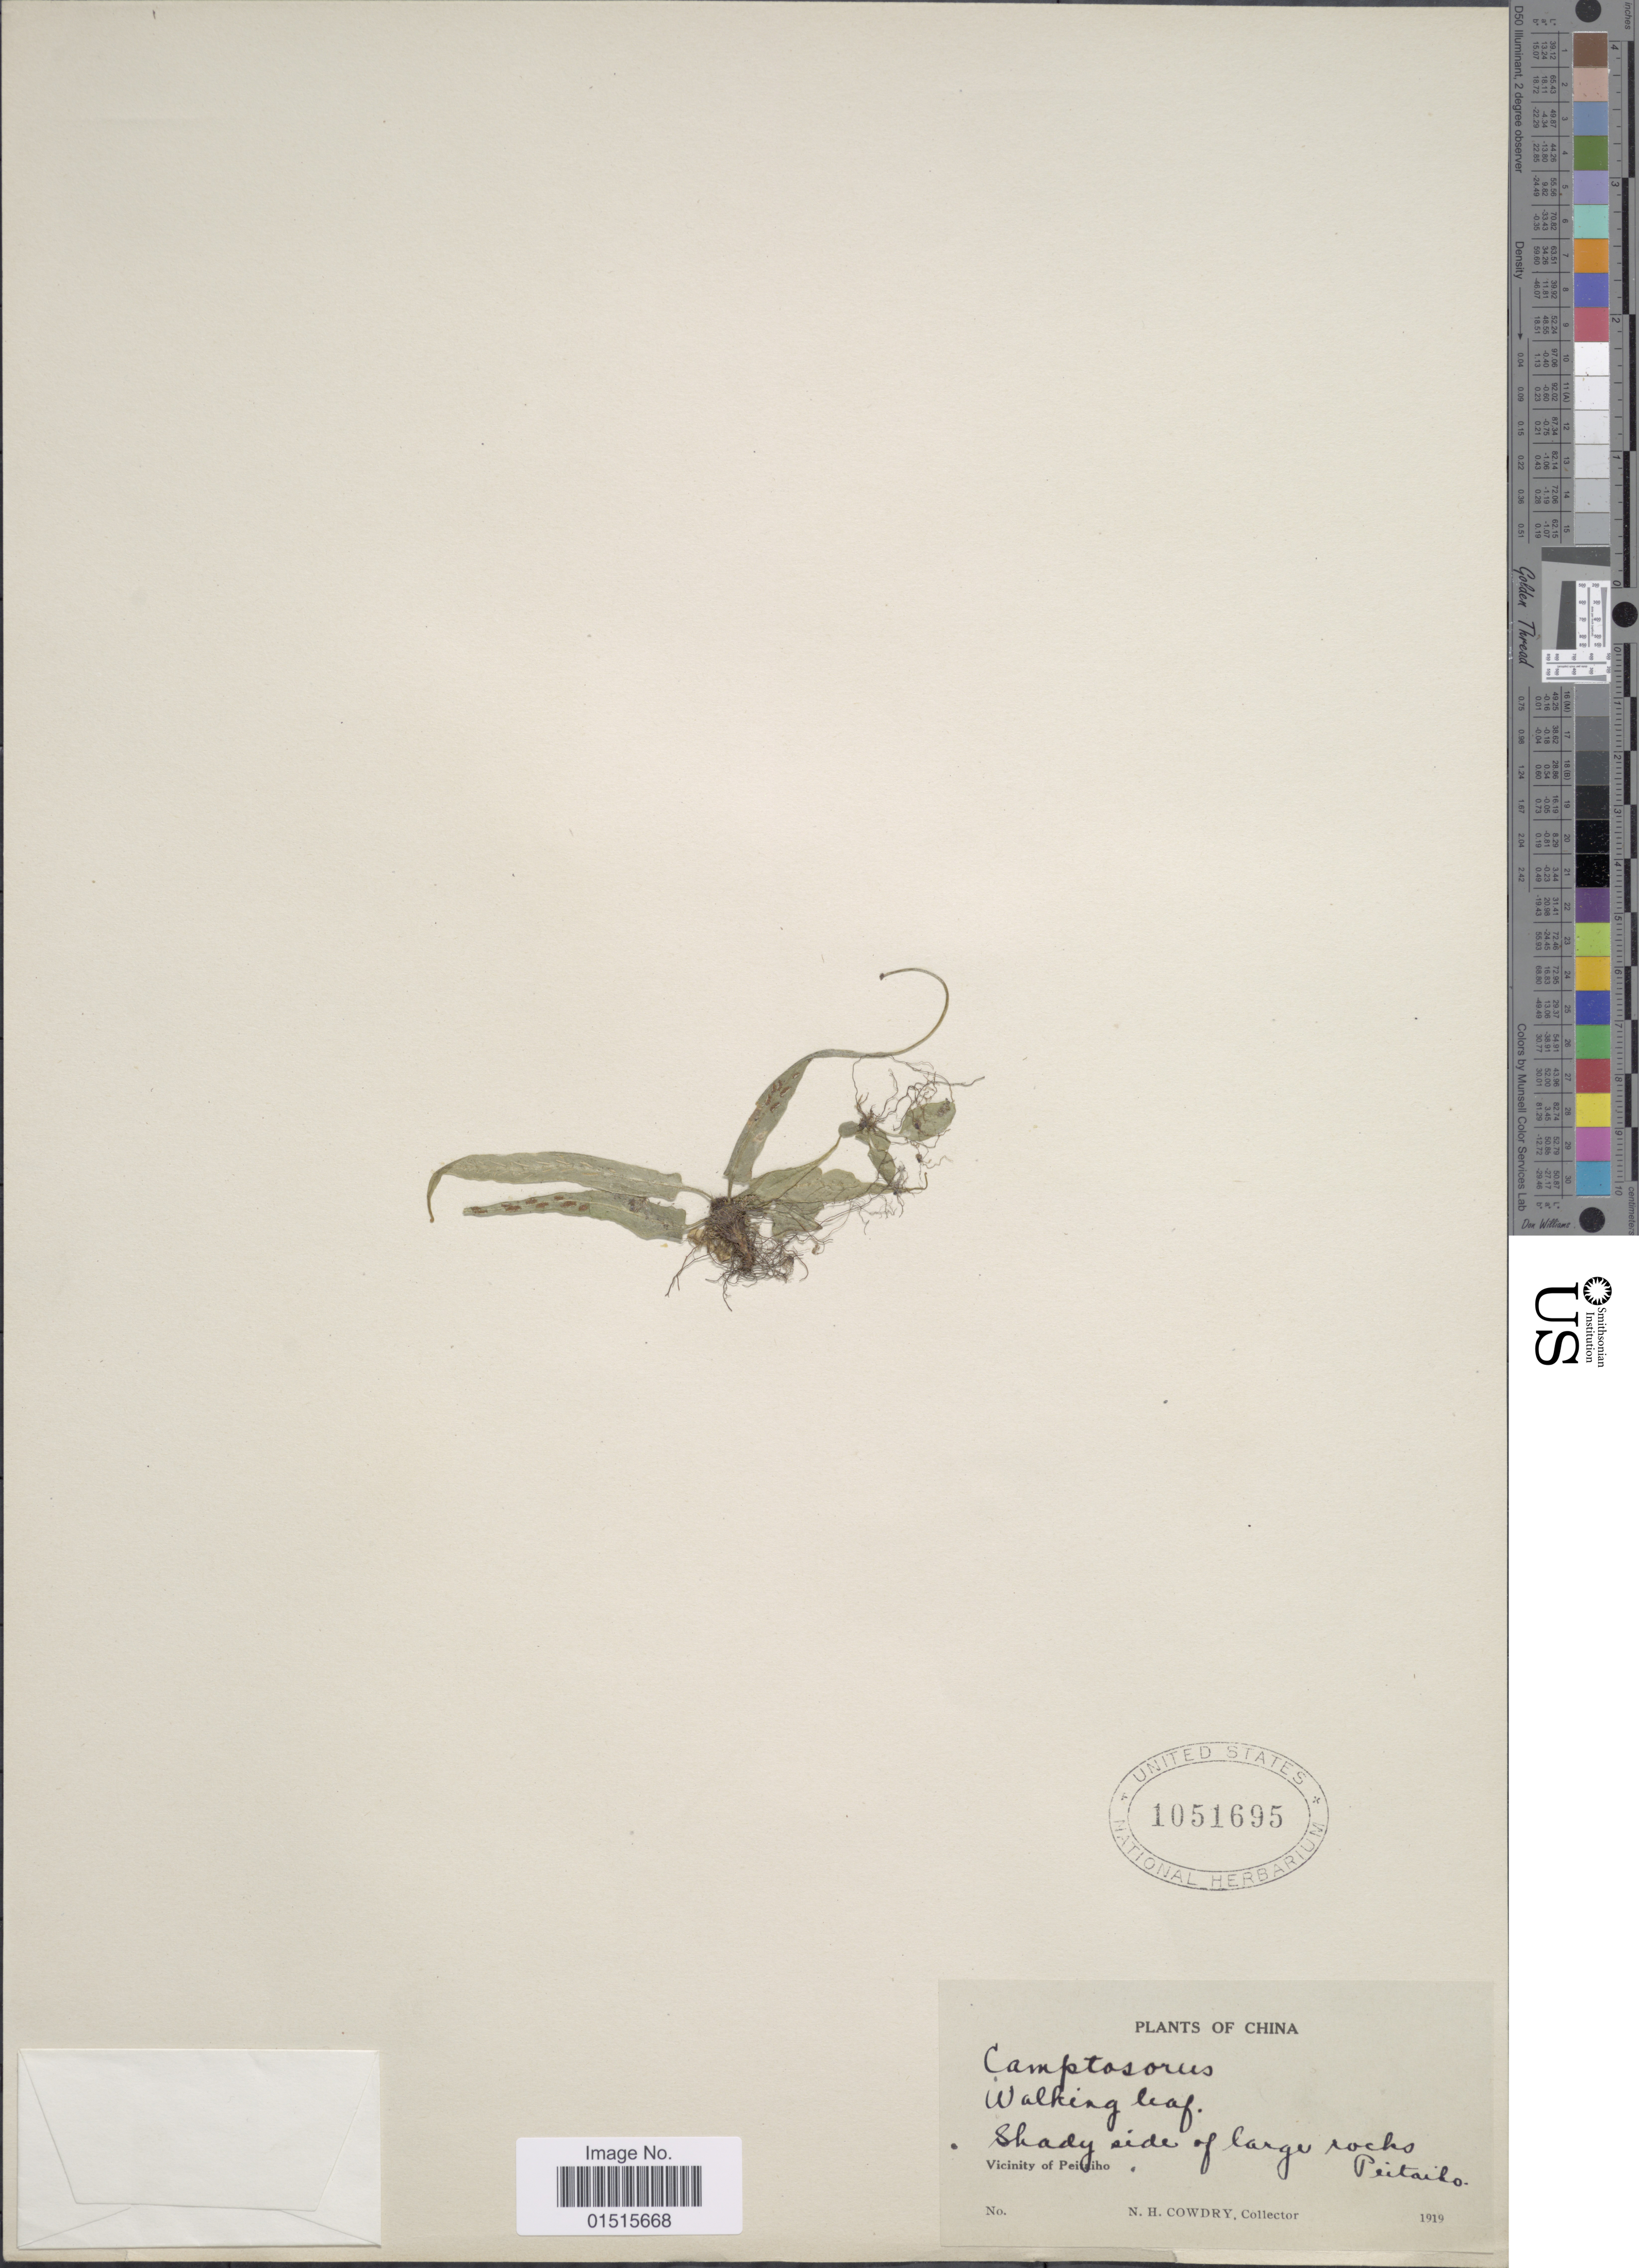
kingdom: Plantae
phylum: Tracheophyta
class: Polypodiopsida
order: Polypodiales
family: Aspleniaceae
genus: Asplenium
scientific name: Asplenium sibricus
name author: Rupr.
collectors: N. H. Cowdry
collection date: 1919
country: China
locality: Shady side of large rocks Peitaho, Vicinity of Peitaiho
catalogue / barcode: US 1051695